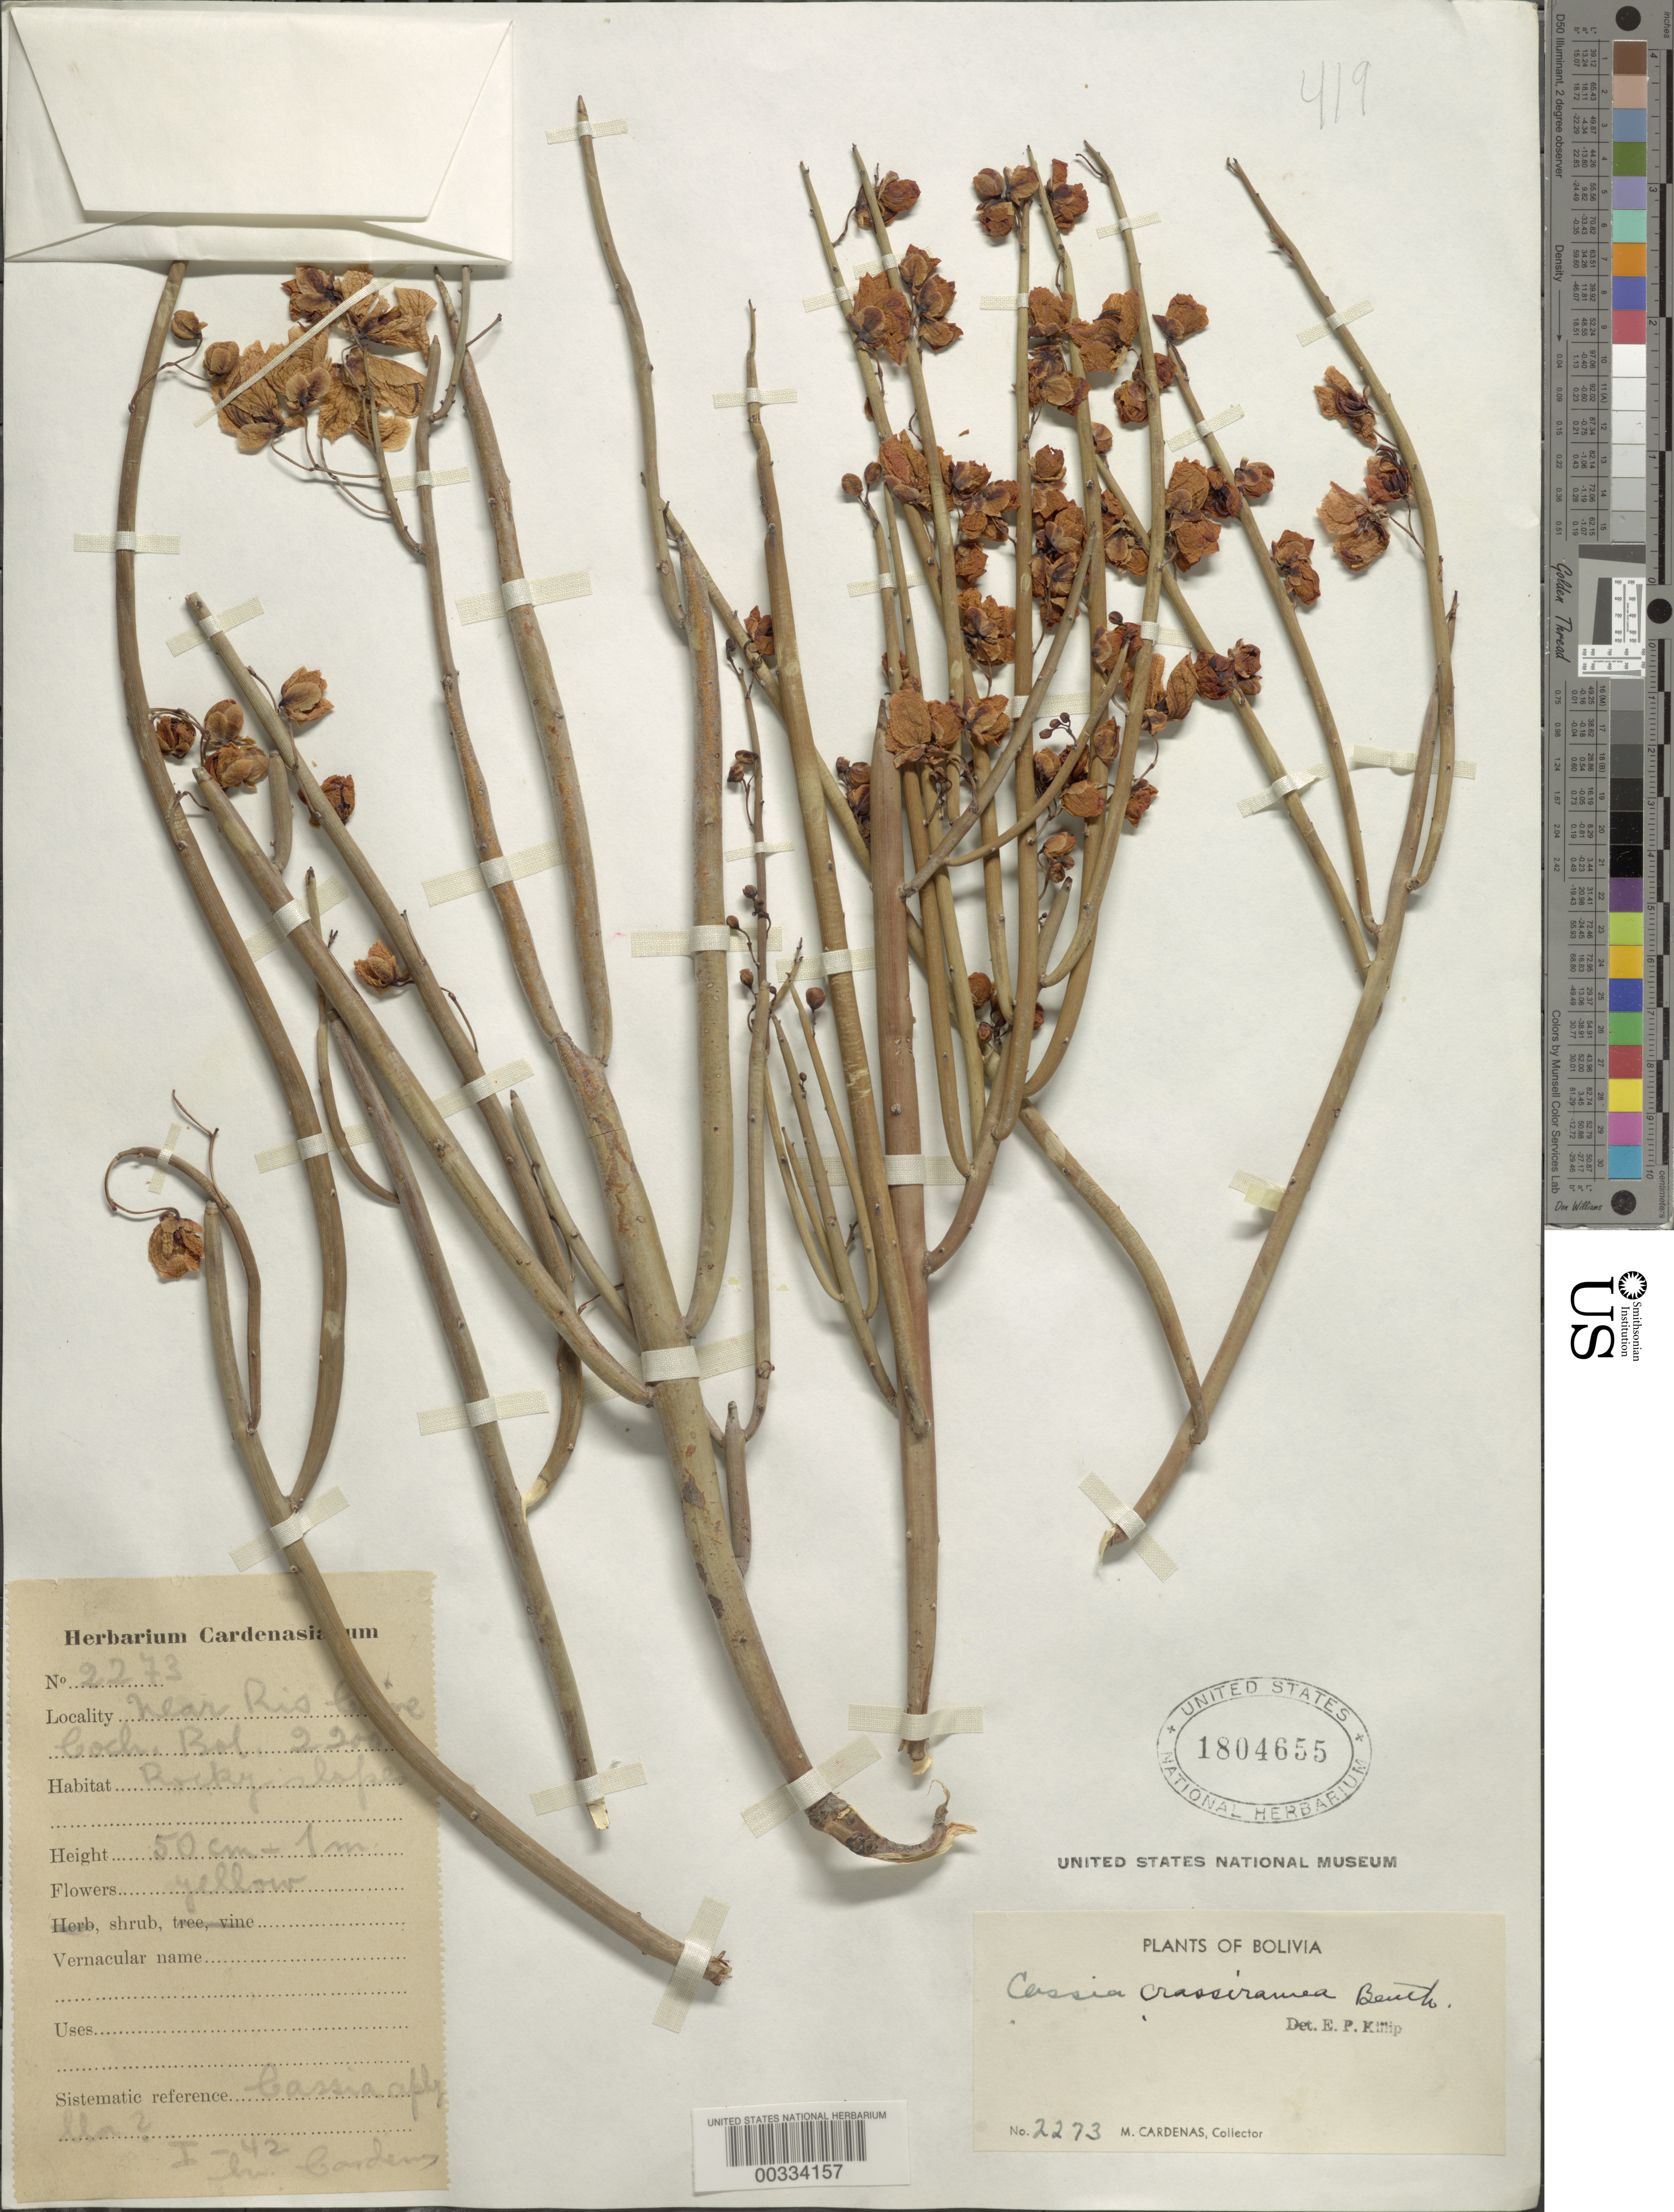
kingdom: Plantae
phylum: Tracheophyta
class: Magnoliopsida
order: Fabales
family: Fabaceae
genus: Senna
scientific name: Senna crassiramea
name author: (Benth.) H.S. Irwin & Barneby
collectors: M. Cárdenas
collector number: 2273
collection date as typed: Jan 1942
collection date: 1942-01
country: Bolivia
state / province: Cochabamba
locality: Near Rio Caine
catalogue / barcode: US 1804655